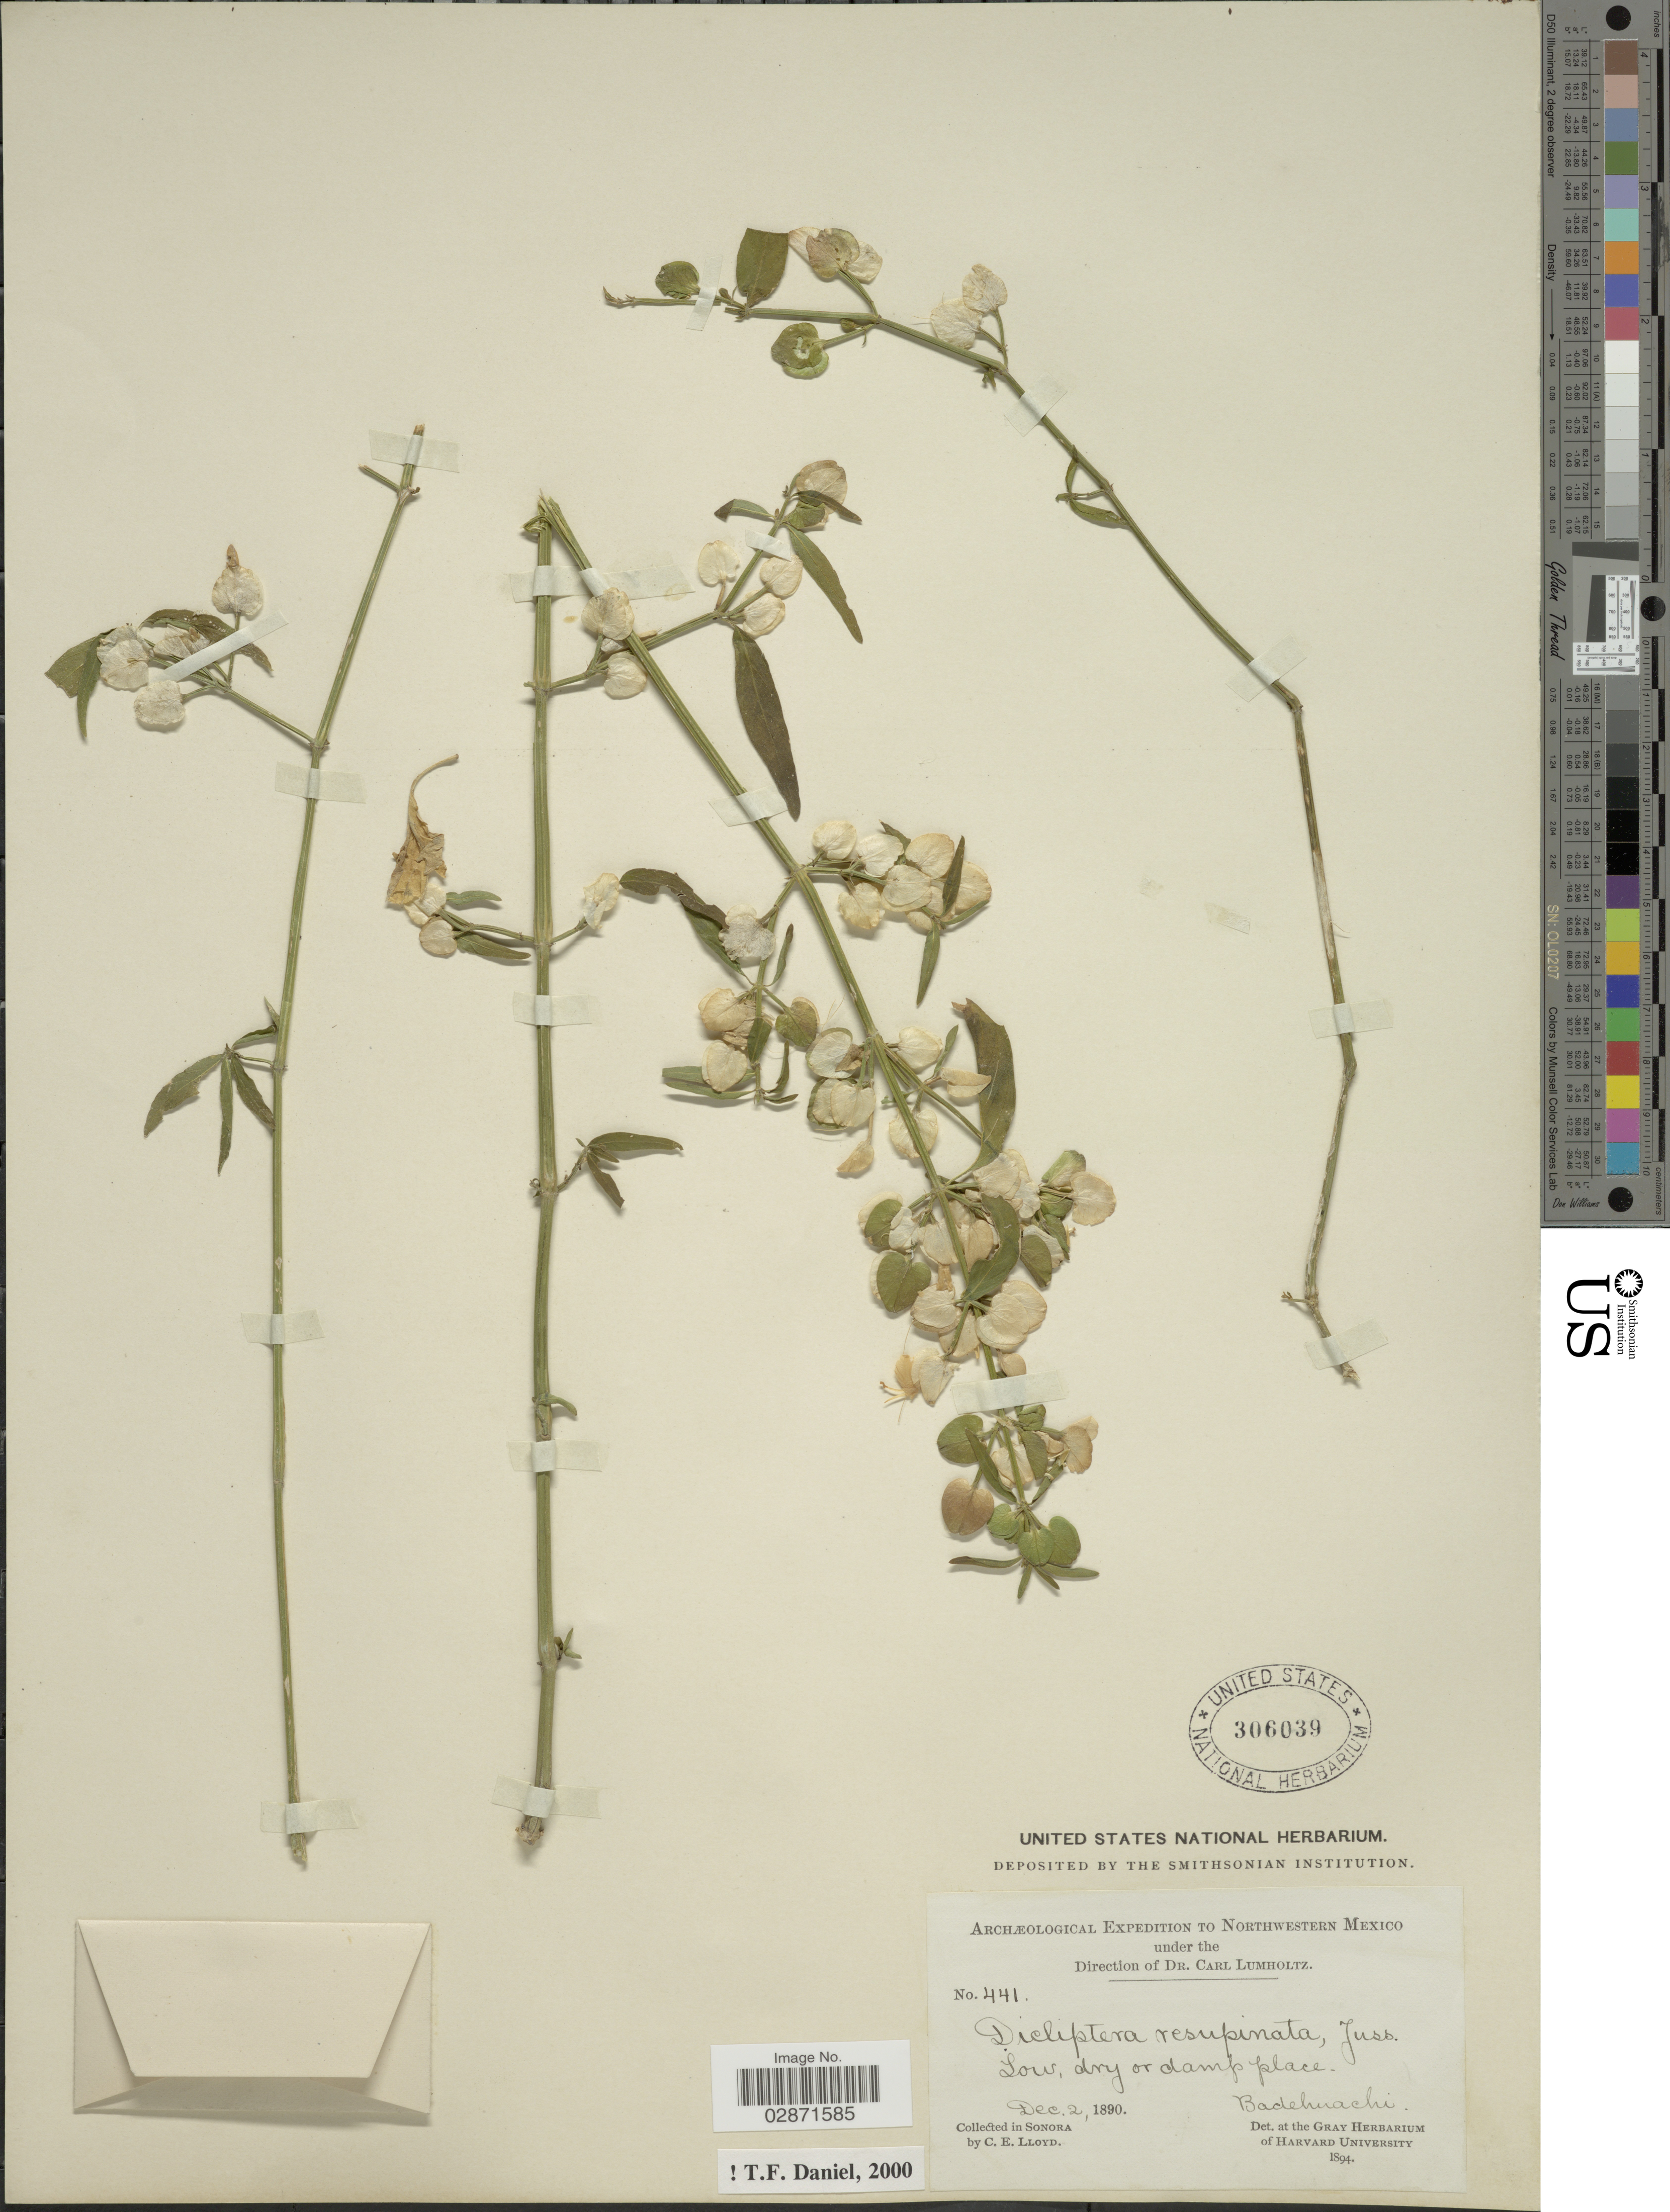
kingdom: Plantae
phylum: Tracheophyta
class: Magnoliopsida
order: Lamiales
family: Acanthaceae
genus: Dicliptera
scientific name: Dicliptera resupinata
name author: (Vahl) Juss.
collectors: Lloyd, C. E.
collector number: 441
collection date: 1890-12-02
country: Mexico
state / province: Sonora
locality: Northwestern Mexico, Badehuachi.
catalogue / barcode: US 306039